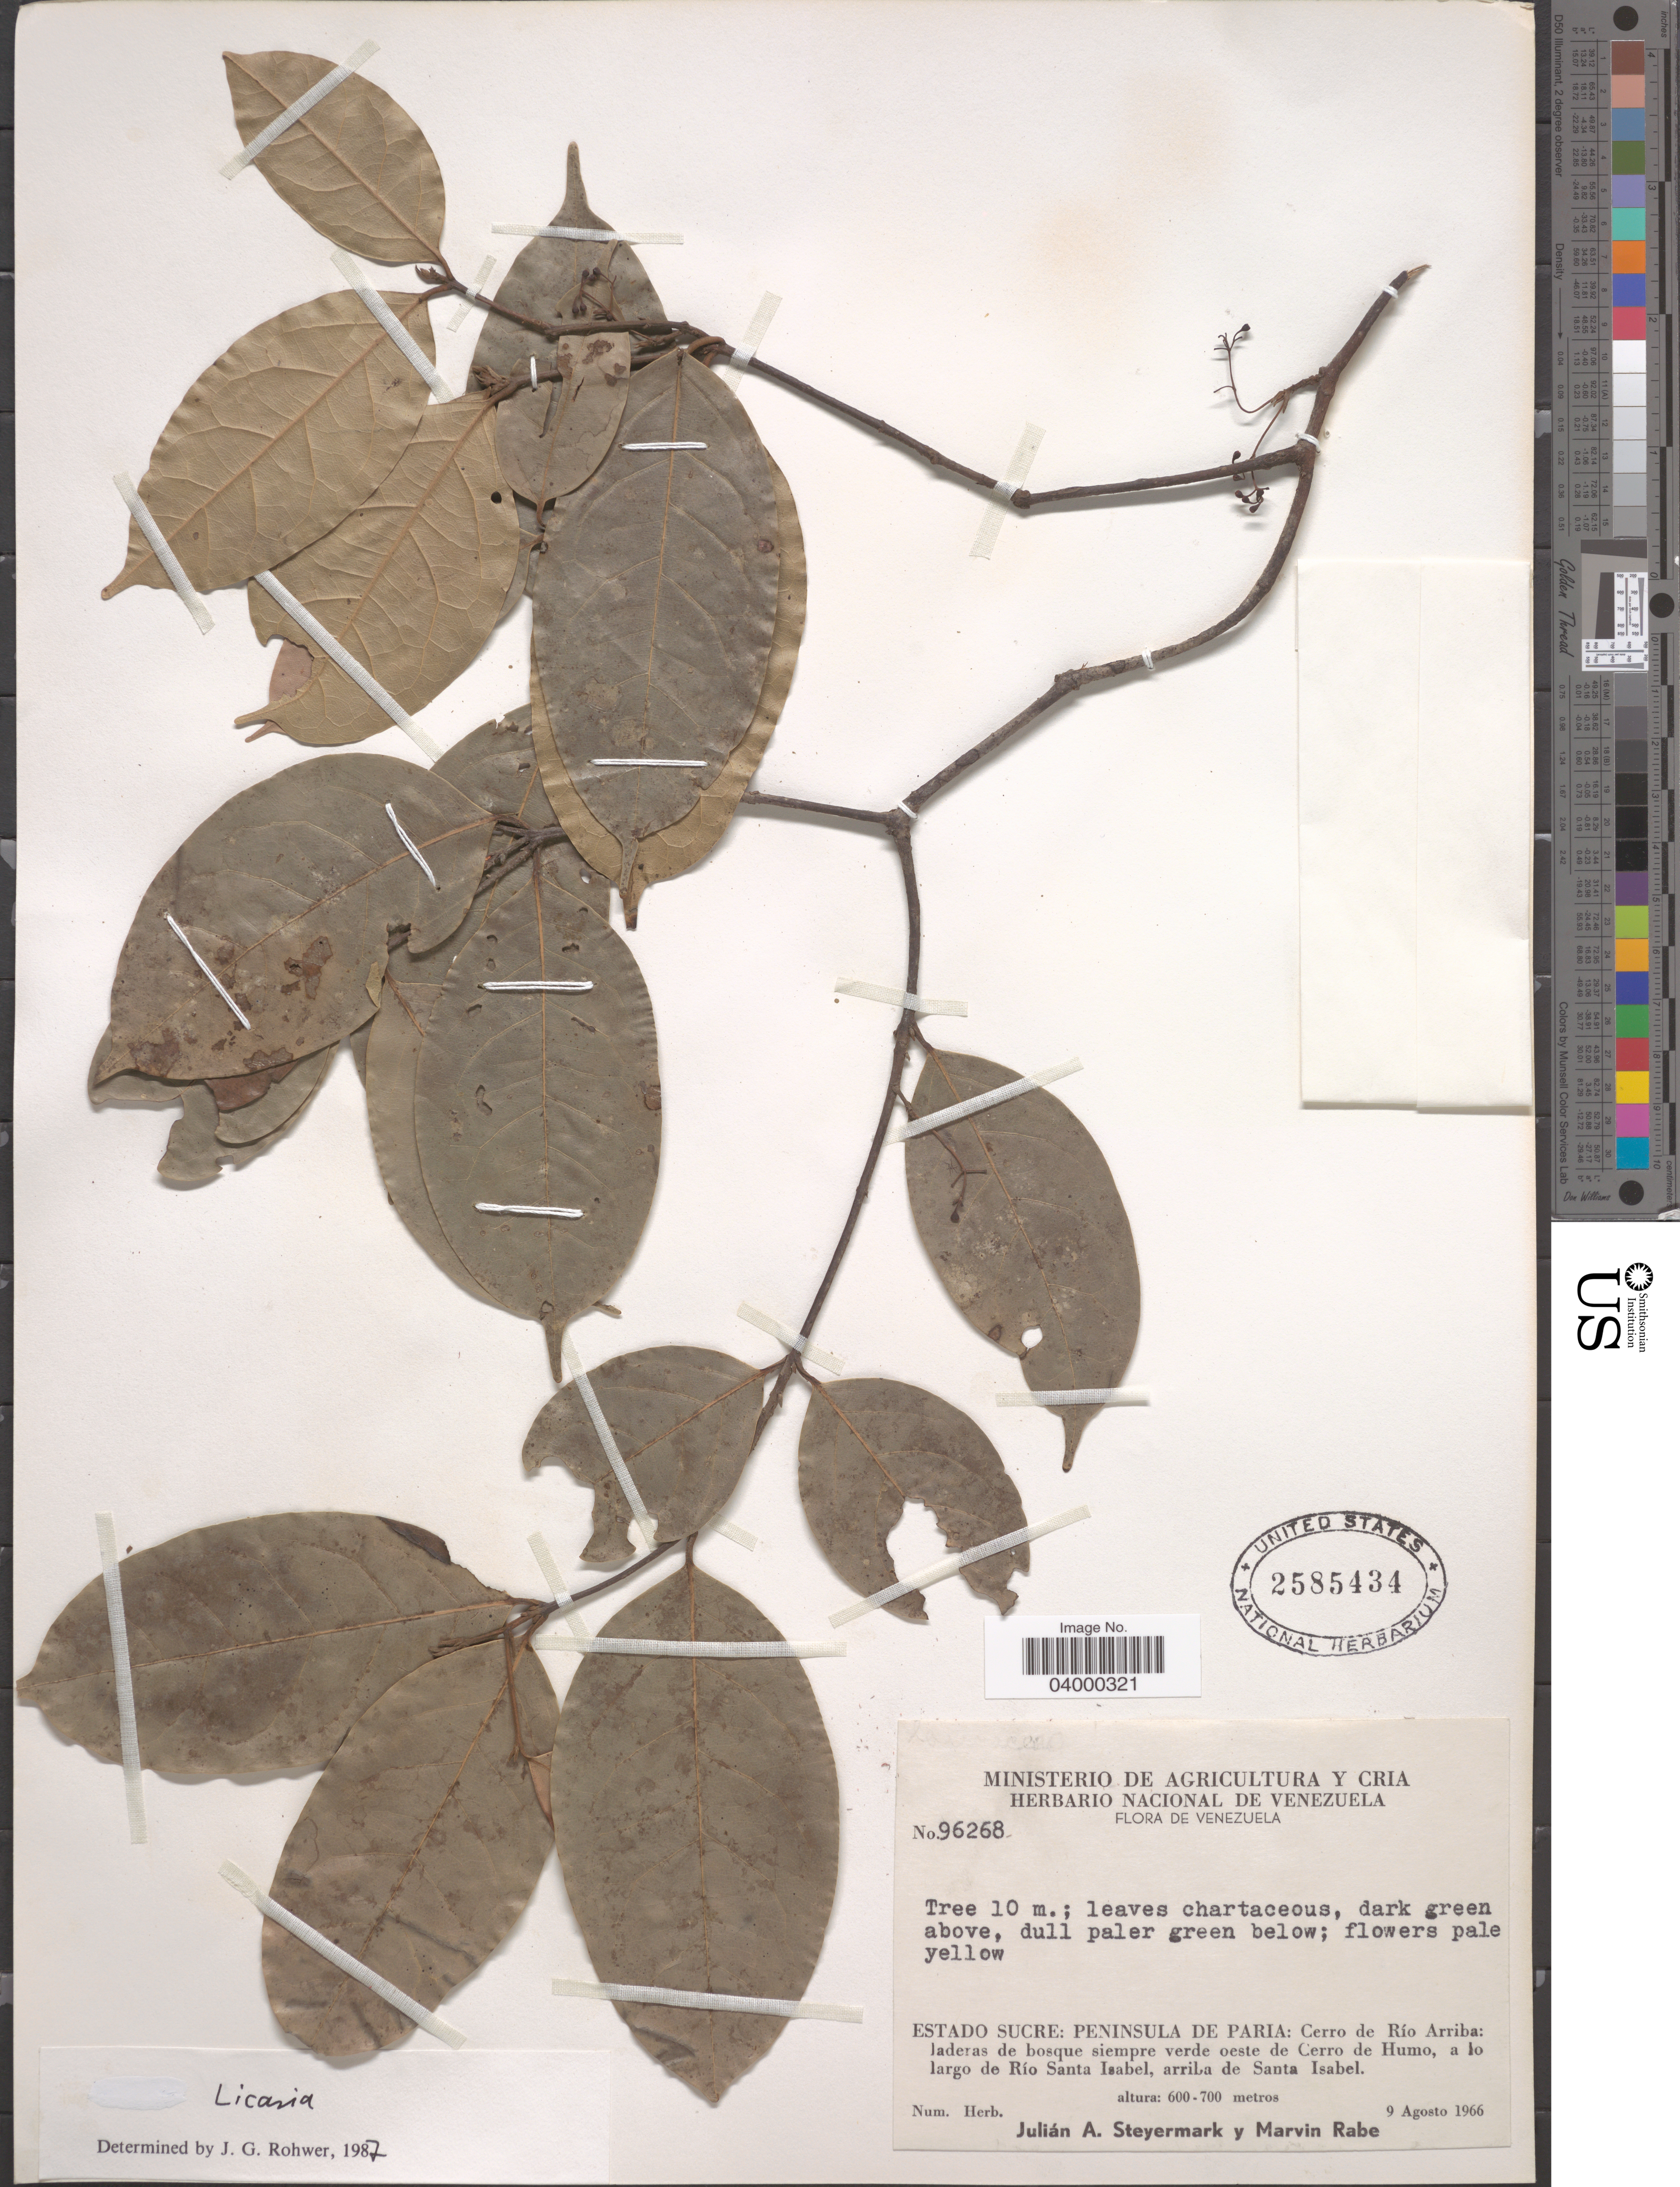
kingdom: Plantae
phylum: Tracheophyta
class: Magnoliopsida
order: Laurales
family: Lauraceae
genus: Licaria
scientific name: Licaria sp.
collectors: J. Steyermark & M. Rabe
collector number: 96268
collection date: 1966-08-09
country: Venezuela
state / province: Sucre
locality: Peninsula de Paria: Cerro de Río Arriba: laderas de bosque siempre verde oeste de Cerro de Humo, a lo largo de Río Sabta Isabel, arriba de Santa Isabel.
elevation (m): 600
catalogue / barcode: US 2585434